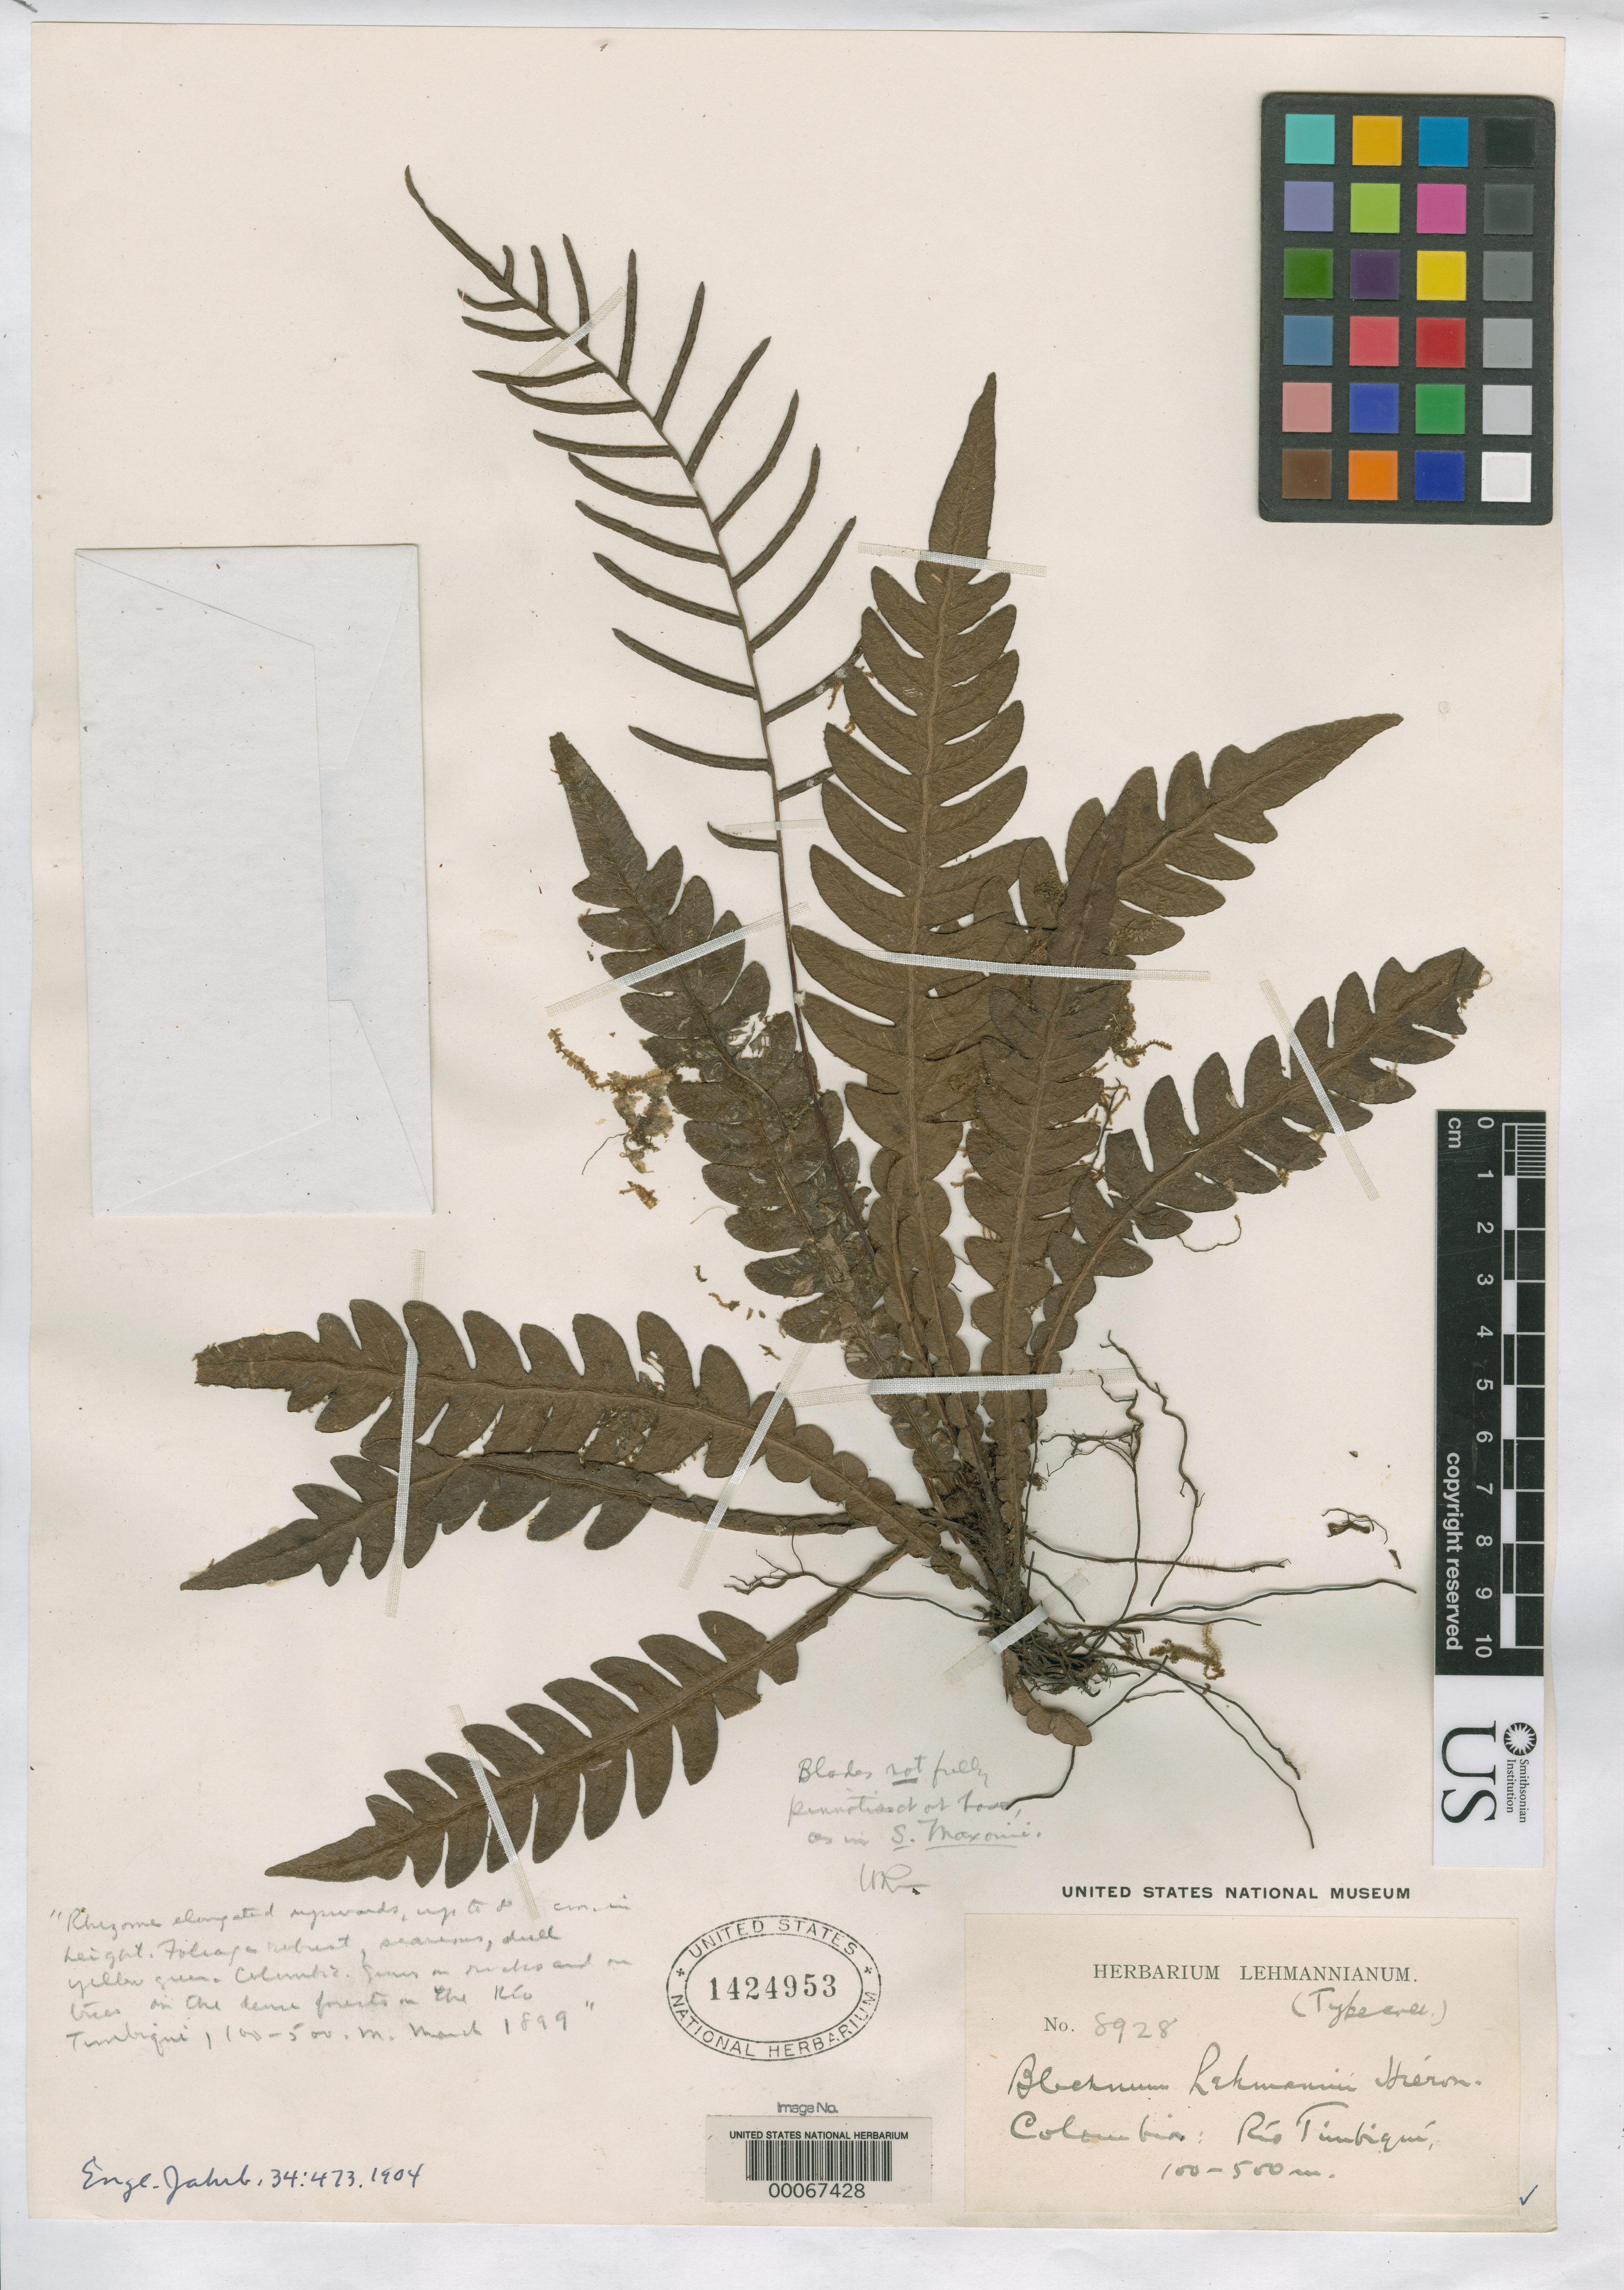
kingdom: Plantae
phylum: Tracheophyta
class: Polypodiopsida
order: Polypodiales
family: Blechnaceae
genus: Blechnum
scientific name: Blechnum lehmannii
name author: Hieron.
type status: Isotype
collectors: F. C. Lehmann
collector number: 8928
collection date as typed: Mar 1899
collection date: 1899-03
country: Colombia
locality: Rio Timbiqui.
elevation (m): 100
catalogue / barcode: US 1424953